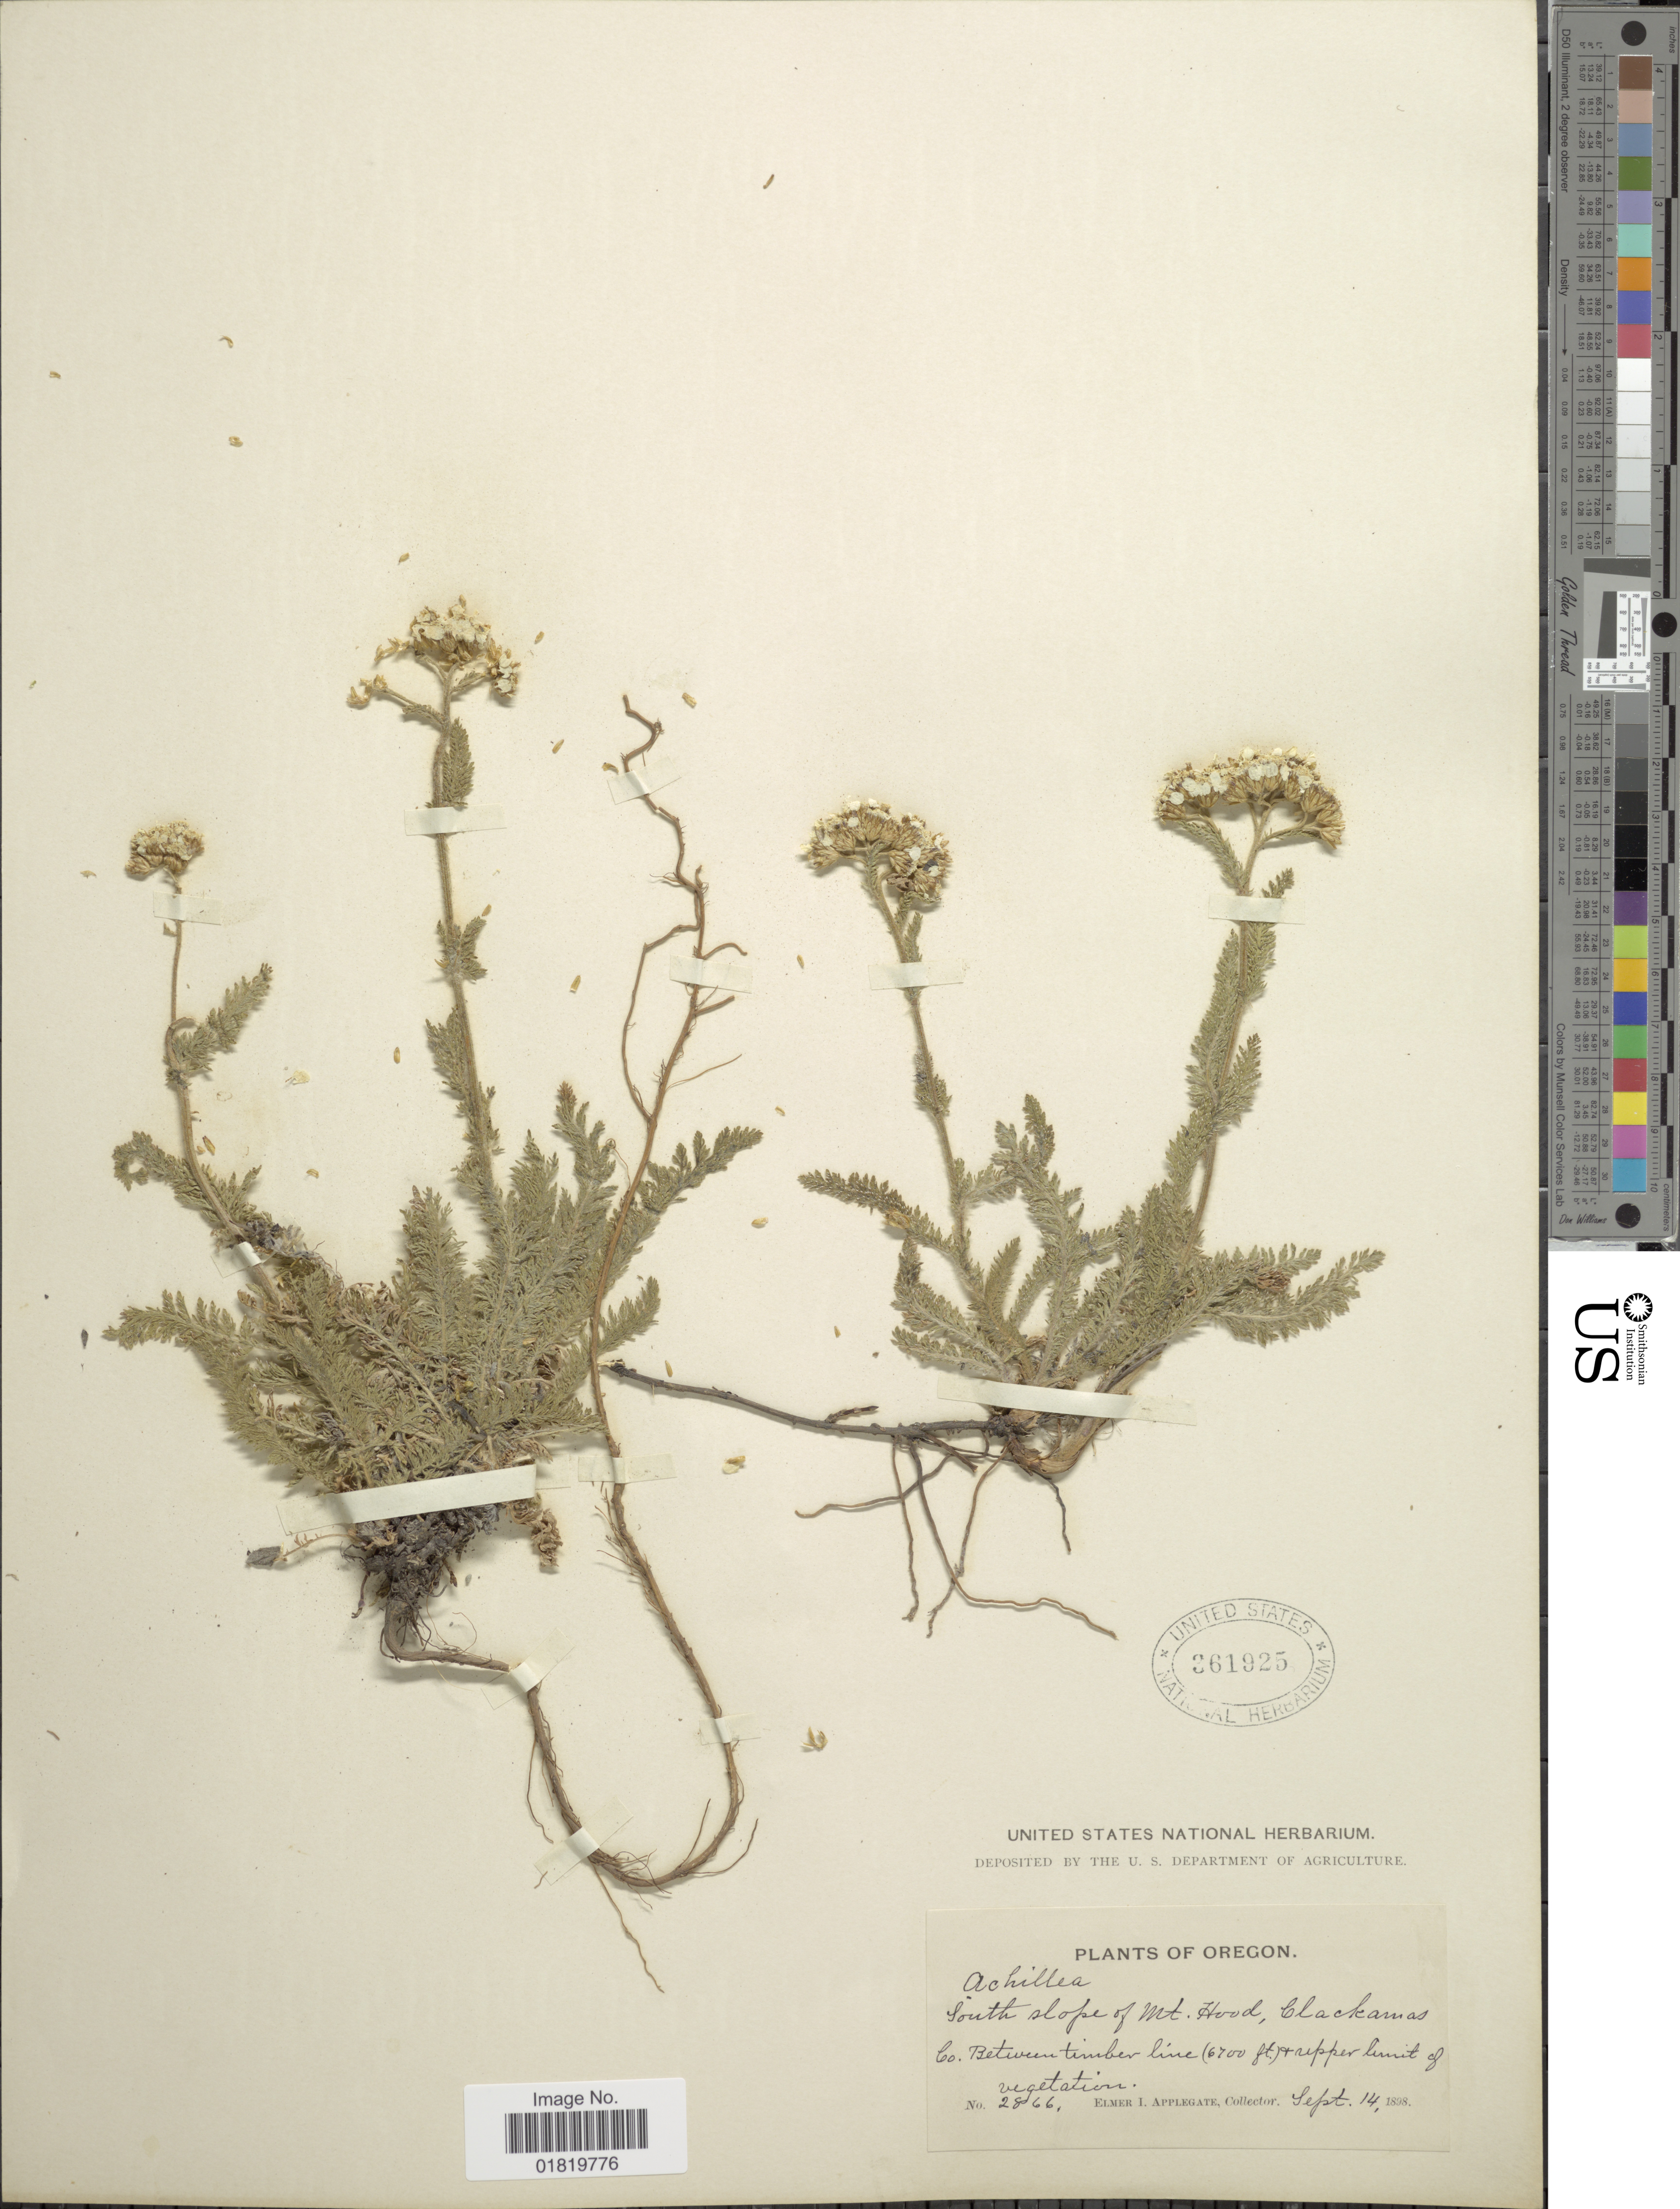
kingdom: Plantae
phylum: Tracheophyta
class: Magnoliopsida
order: Asterales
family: Asteraceae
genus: Achillea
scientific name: Achillea borealis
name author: Bong.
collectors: E. I. Applegate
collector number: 2866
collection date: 1898-09-14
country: United States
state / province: Oregon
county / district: Clackamas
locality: South slope of Mt. Hood, Clackamas Co. Between timber line & upper limit of vegetation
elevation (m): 2042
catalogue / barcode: US 361925